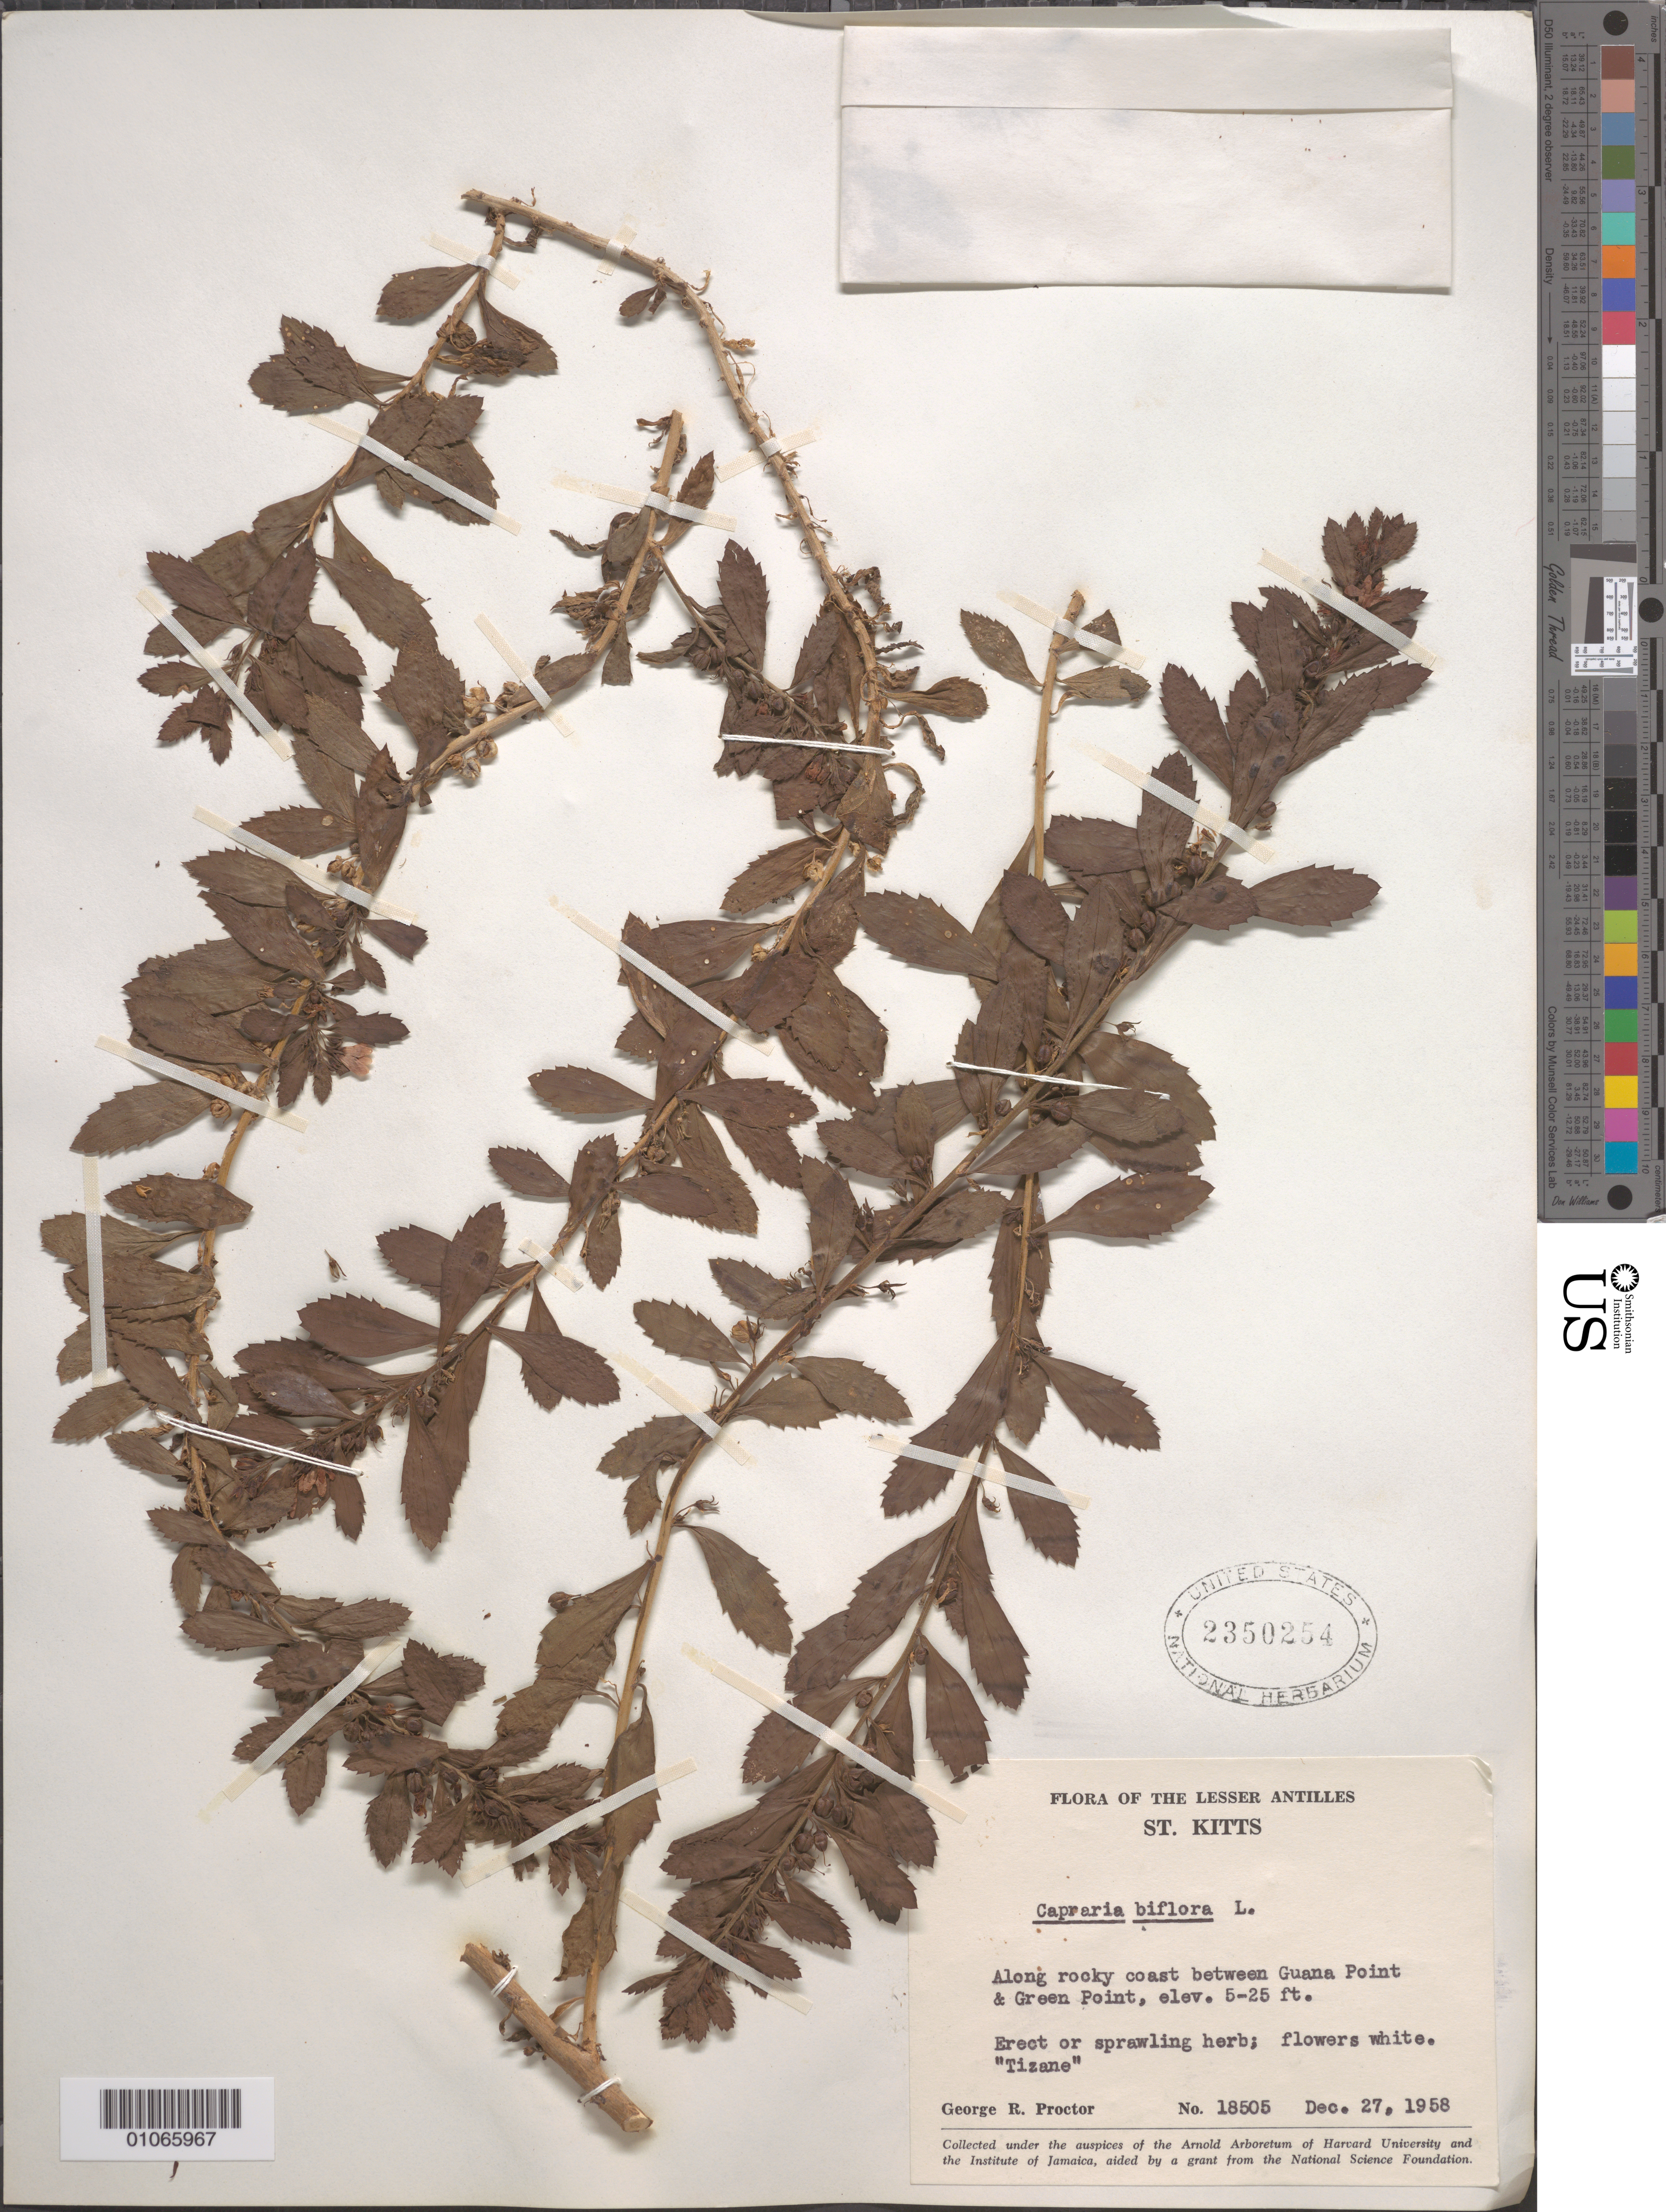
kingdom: Plantae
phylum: Tracheophyta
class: Magnoliopsida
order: Lamiales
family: Scrophulariaceae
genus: Capraria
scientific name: Capraria biflora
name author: L.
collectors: G. R. Proctor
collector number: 18505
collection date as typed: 27 Dec 1958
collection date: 1958-12-27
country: St. Christopher-Nevis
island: St. Christopher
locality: Along rocky coast between Guana Point and Green Point.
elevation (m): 2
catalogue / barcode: US 2350254